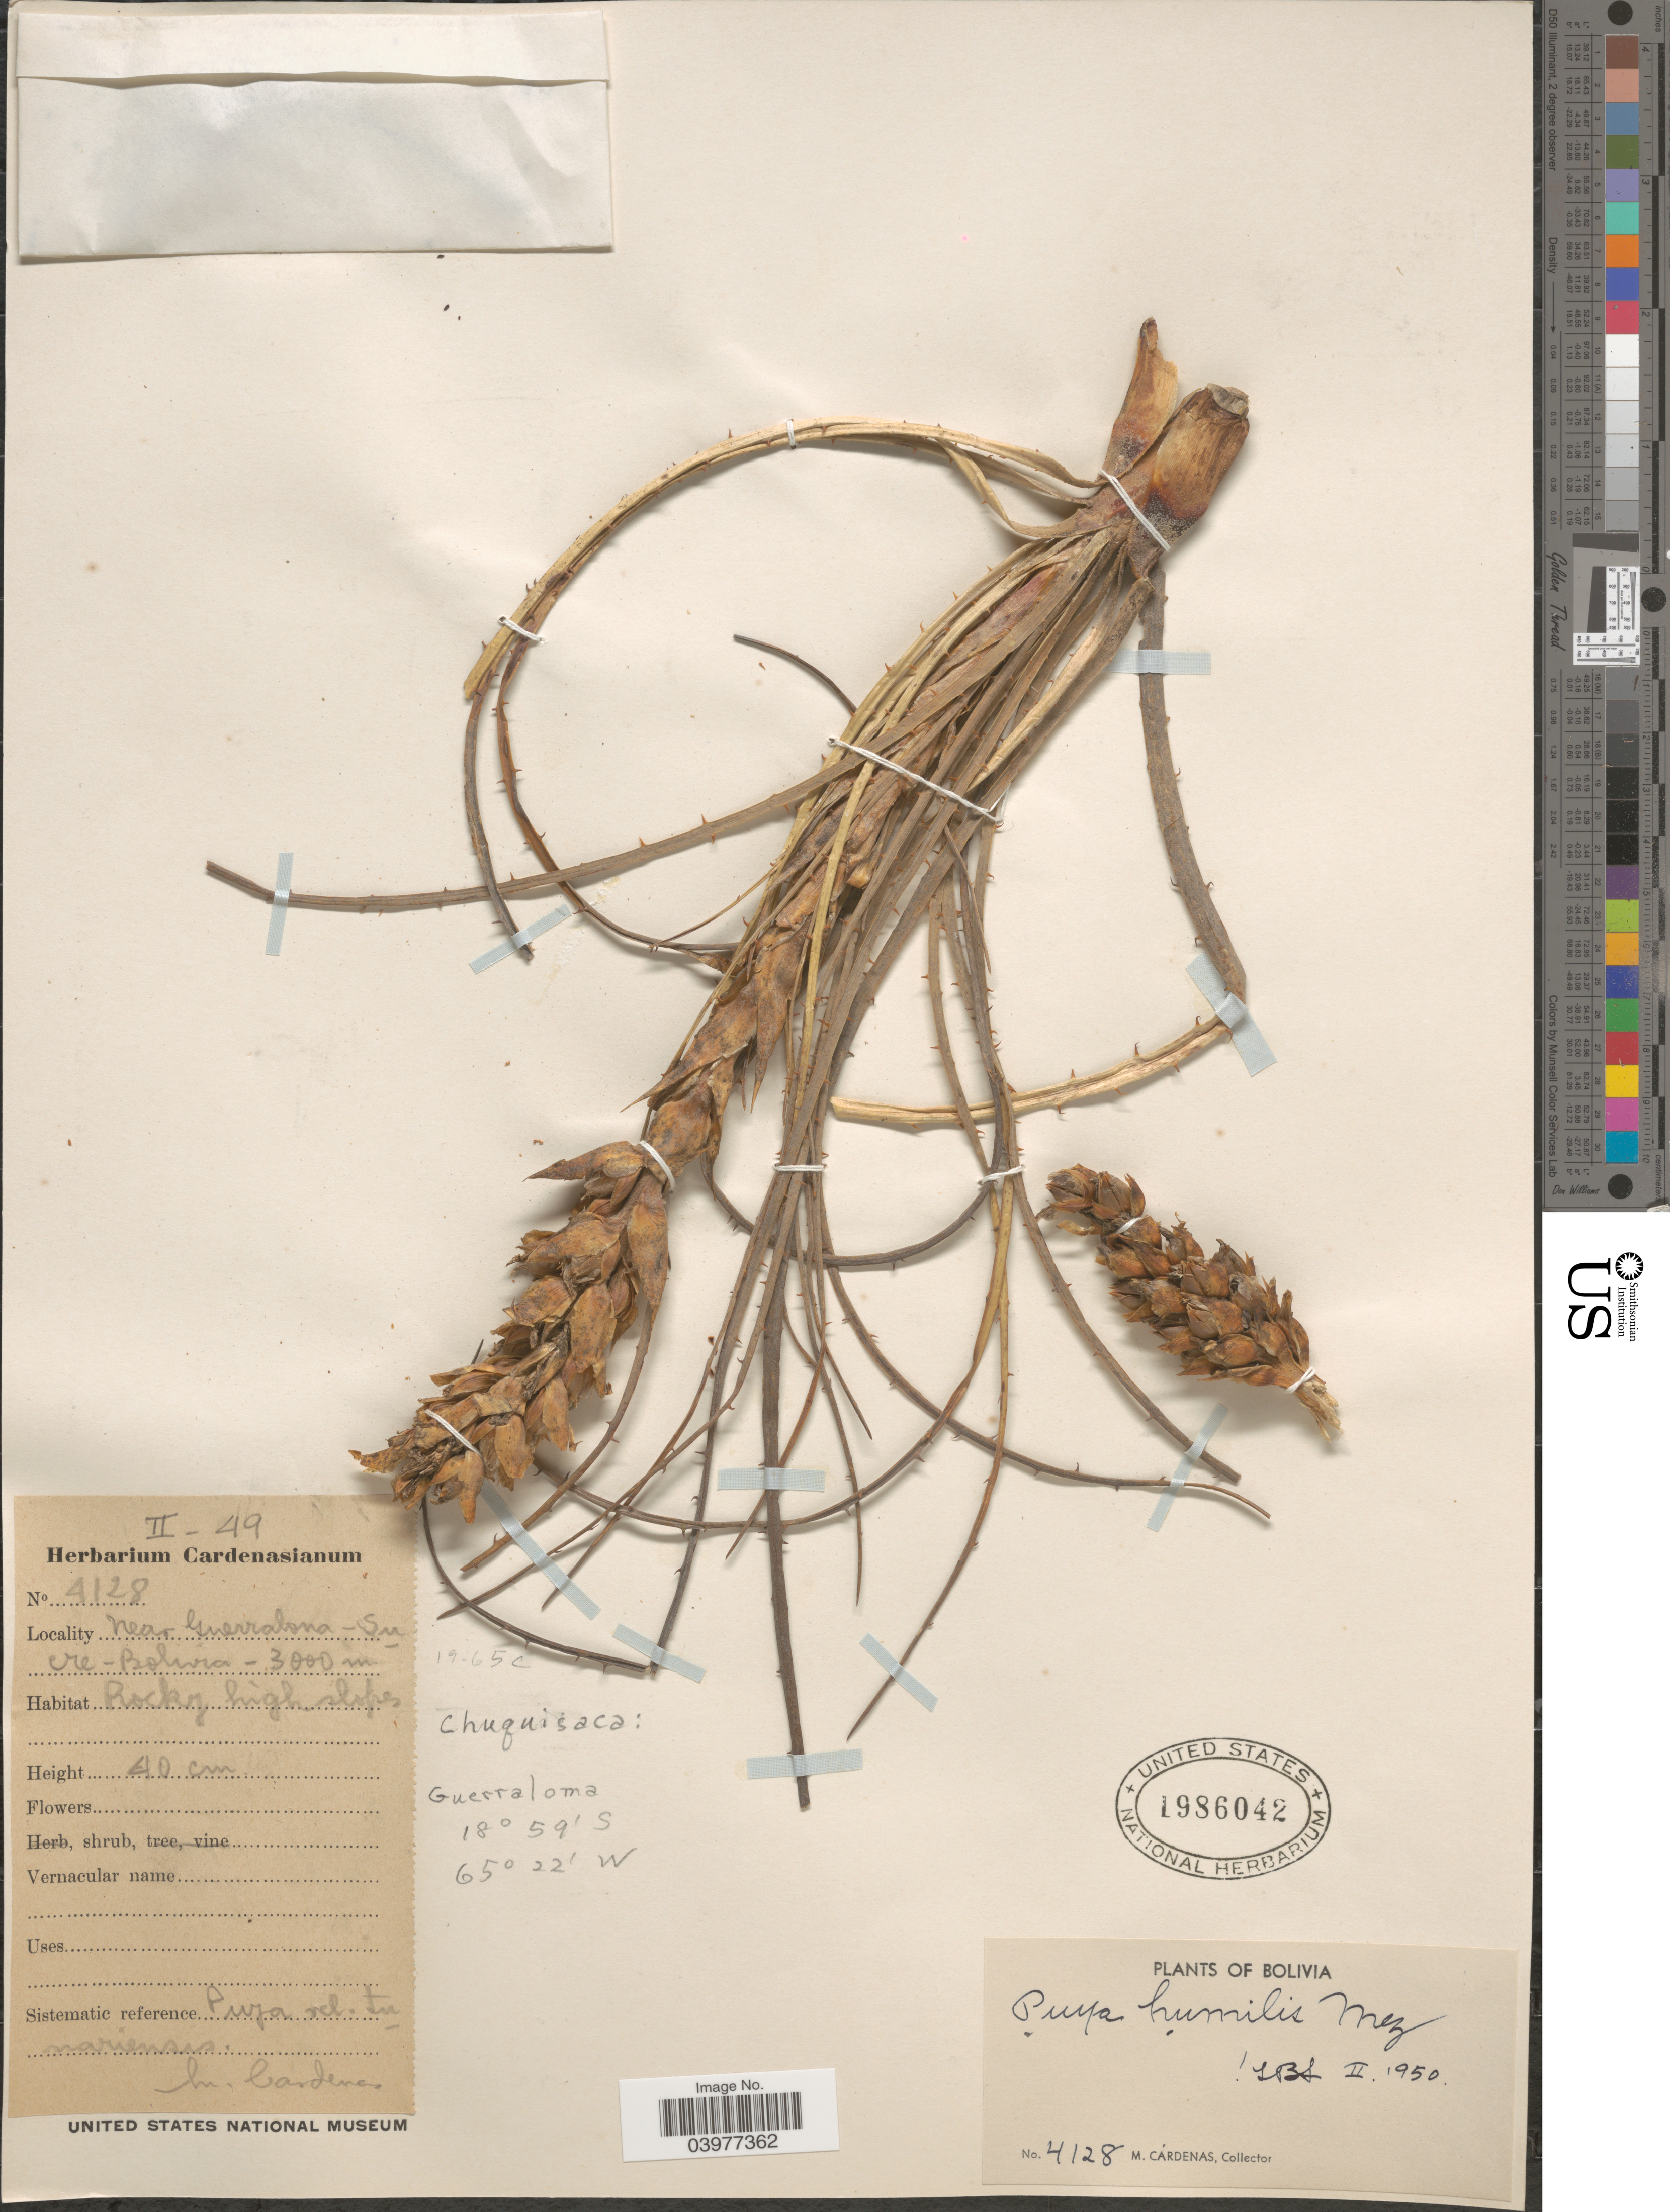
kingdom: Plantae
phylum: Tracheophyta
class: Liliopsida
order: Poales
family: Bromeliaceae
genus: Puya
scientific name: Puya humilis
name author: Mez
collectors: M. Cárdenas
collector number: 4128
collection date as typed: Transcribed d/m/y: /2/49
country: Bolivia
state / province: Chuquisaca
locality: Near Guerraloma- Sucre. Chuquisaca.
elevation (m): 3000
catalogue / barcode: US 1986042